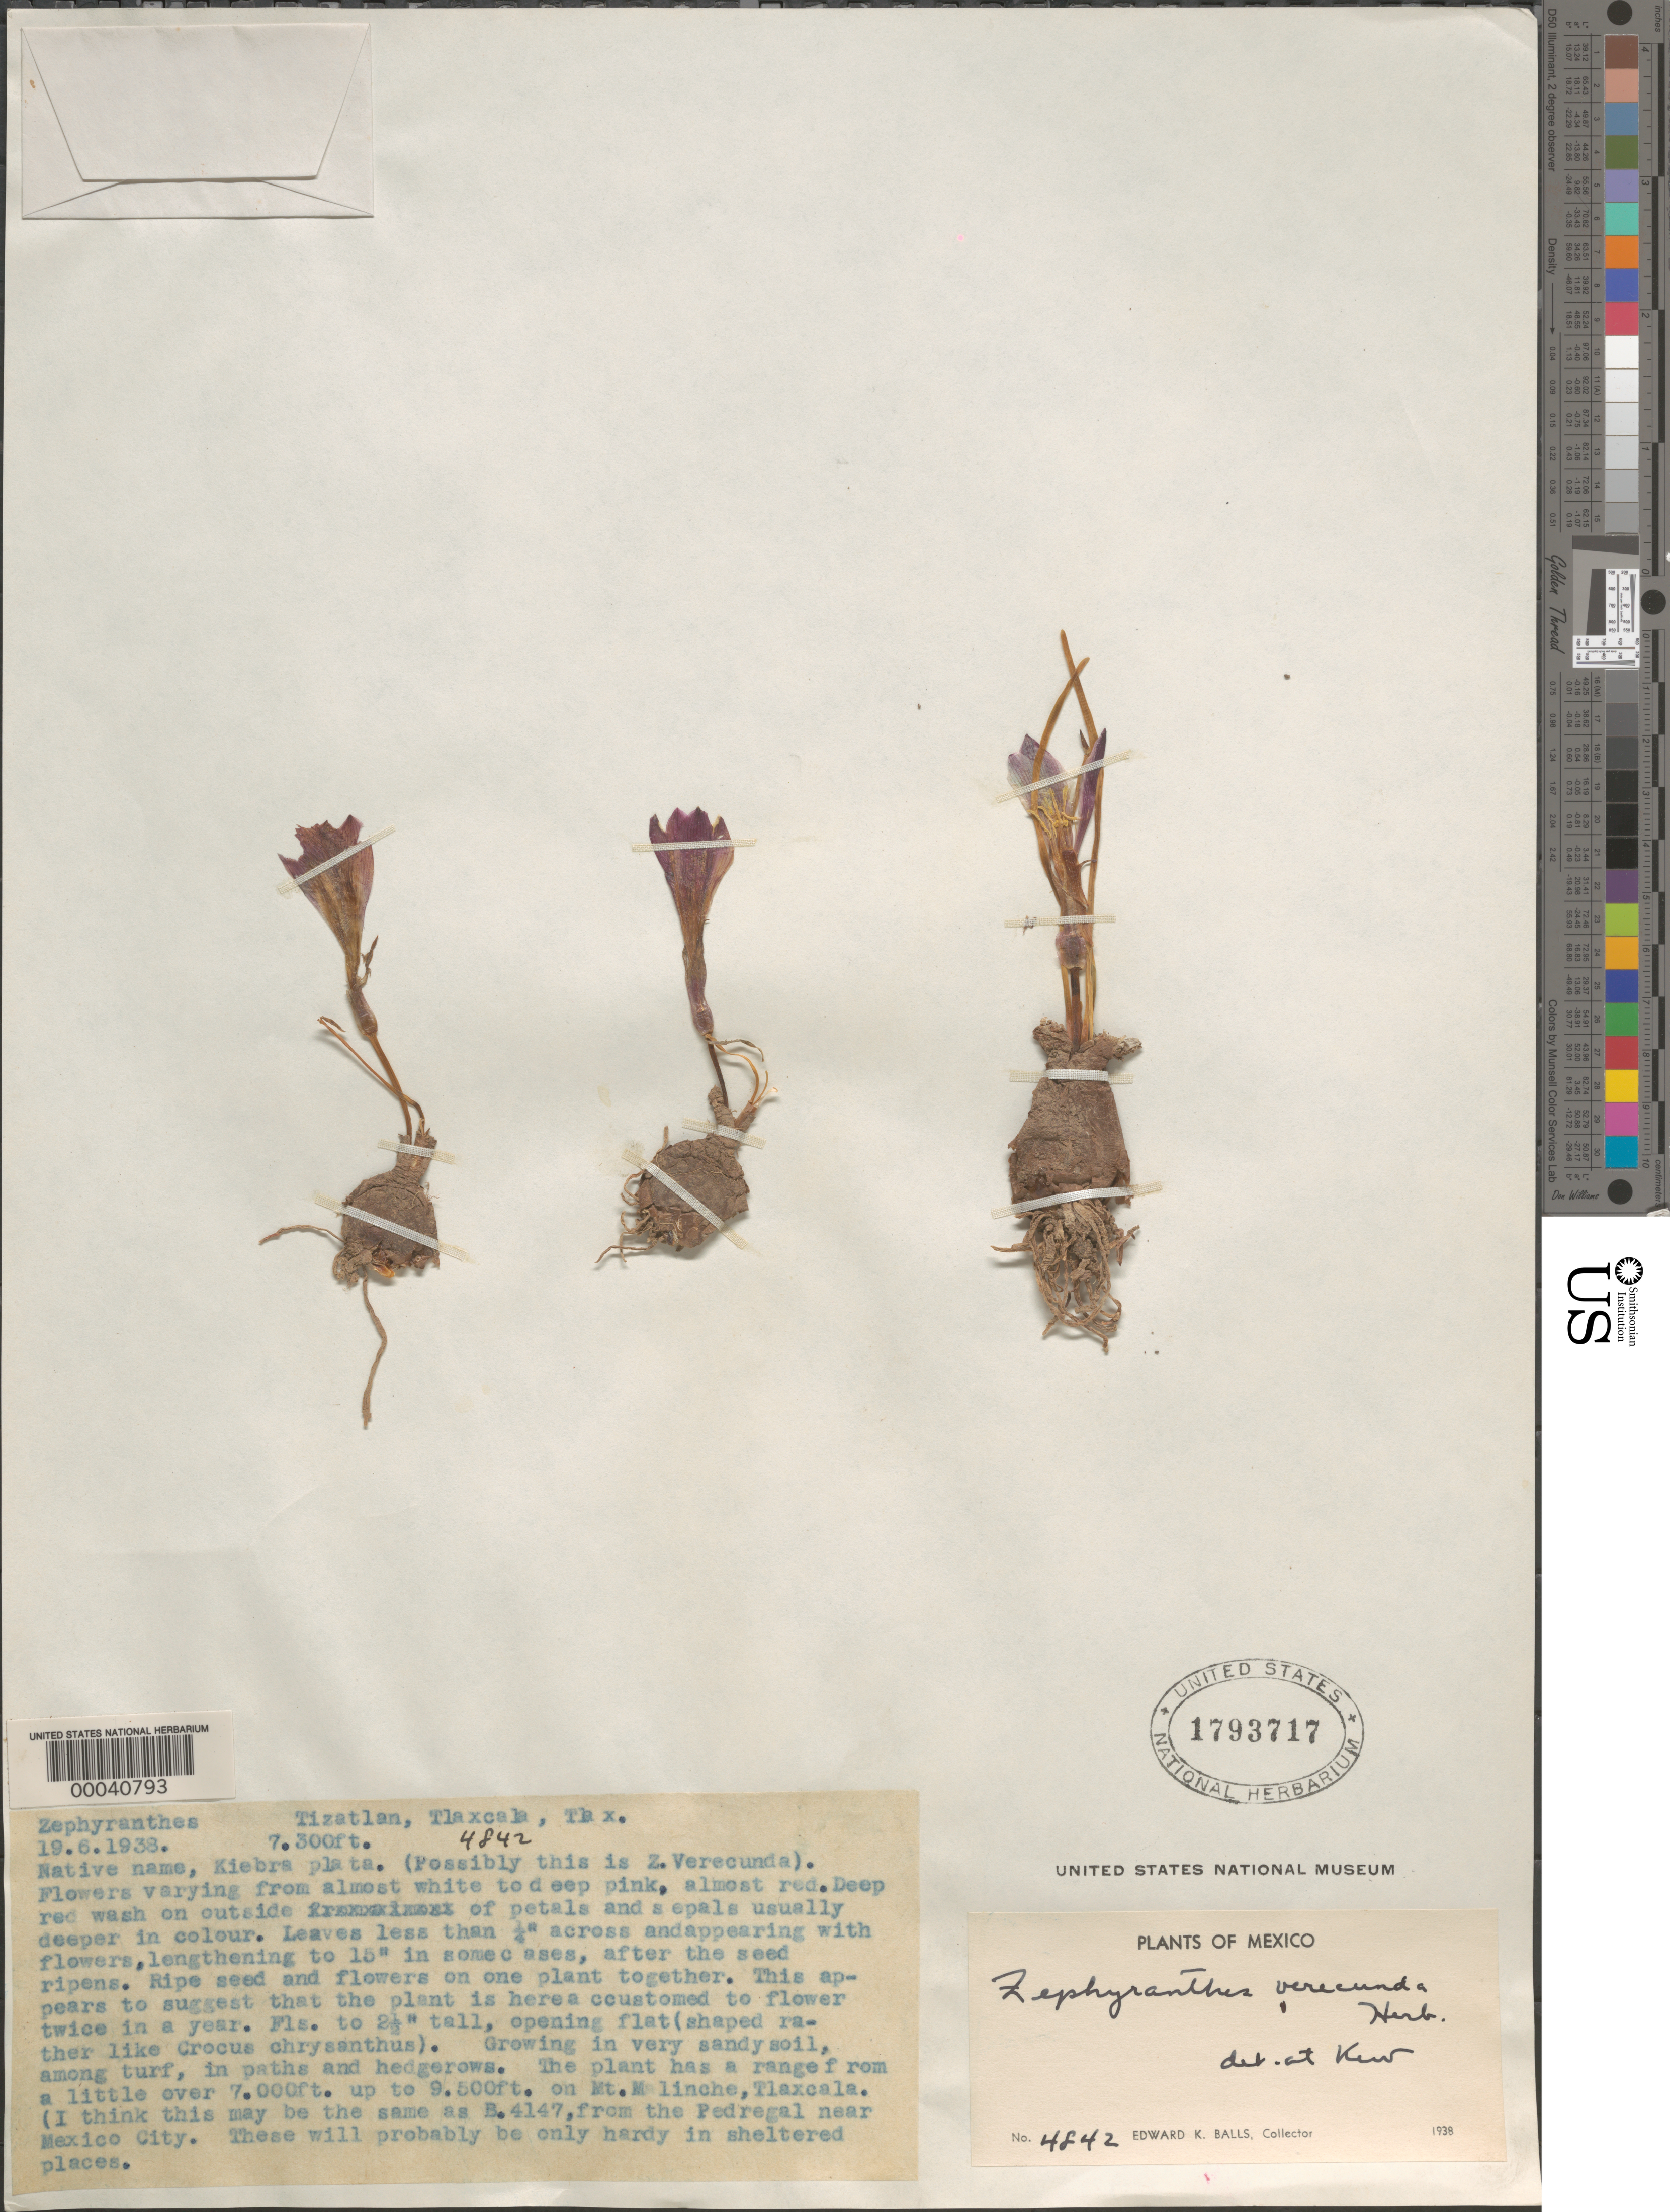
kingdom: Plantae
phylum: Tracheophyta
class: Liliopsida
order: Asparagales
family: Amaryllidaceae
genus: Zephyranthes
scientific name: Zephyranthes minuta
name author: (Kunth) D. Dietr.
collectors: E. K. Balls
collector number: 4842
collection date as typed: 19 Jun 1938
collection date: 1938-06-19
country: Mexico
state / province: Tlaxcala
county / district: Tlaxcala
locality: Tizatlan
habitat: Sandy soil, among turf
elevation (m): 2225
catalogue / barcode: US 1793717